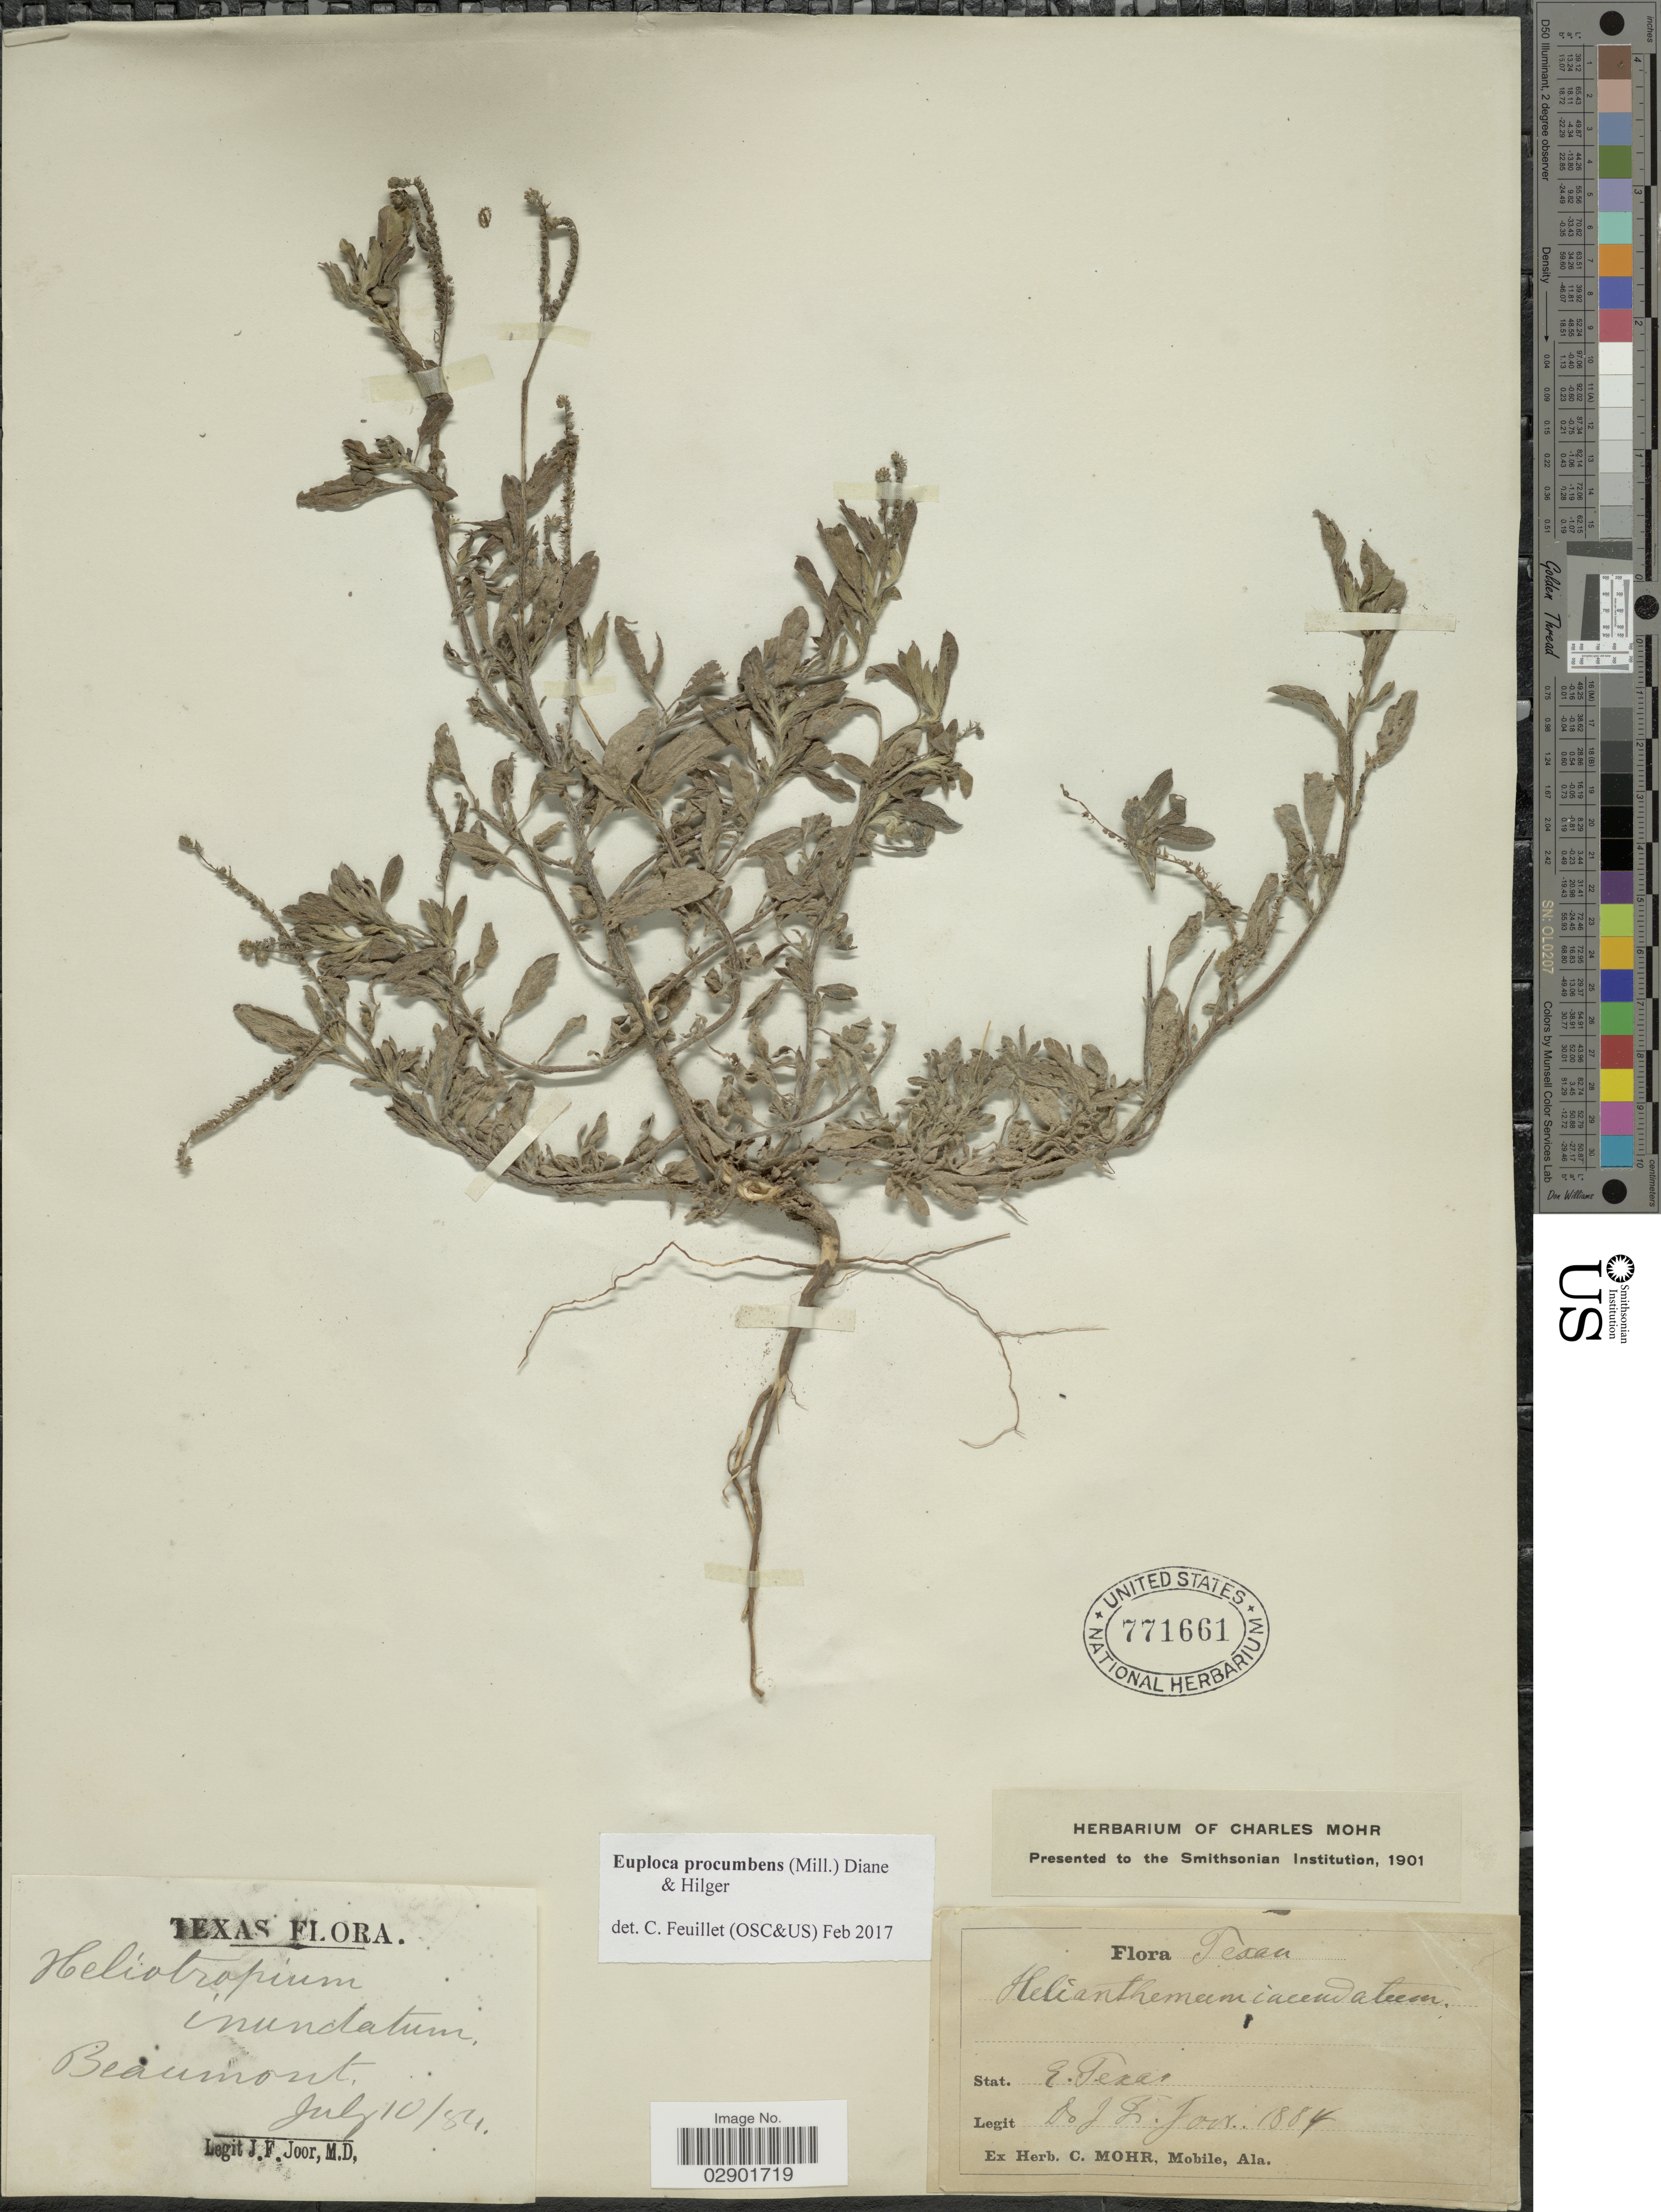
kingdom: Plantae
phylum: Tracheophyta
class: Magnoliopsida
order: Boraginales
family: Heliotropiaceae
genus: Euploca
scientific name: Euploca procumbens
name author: (Mill.) Diane & Hilger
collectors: J. F. Joor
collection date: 1884-07-10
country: United States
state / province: Texas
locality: Beaumont. E. Texas.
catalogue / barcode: US 771661